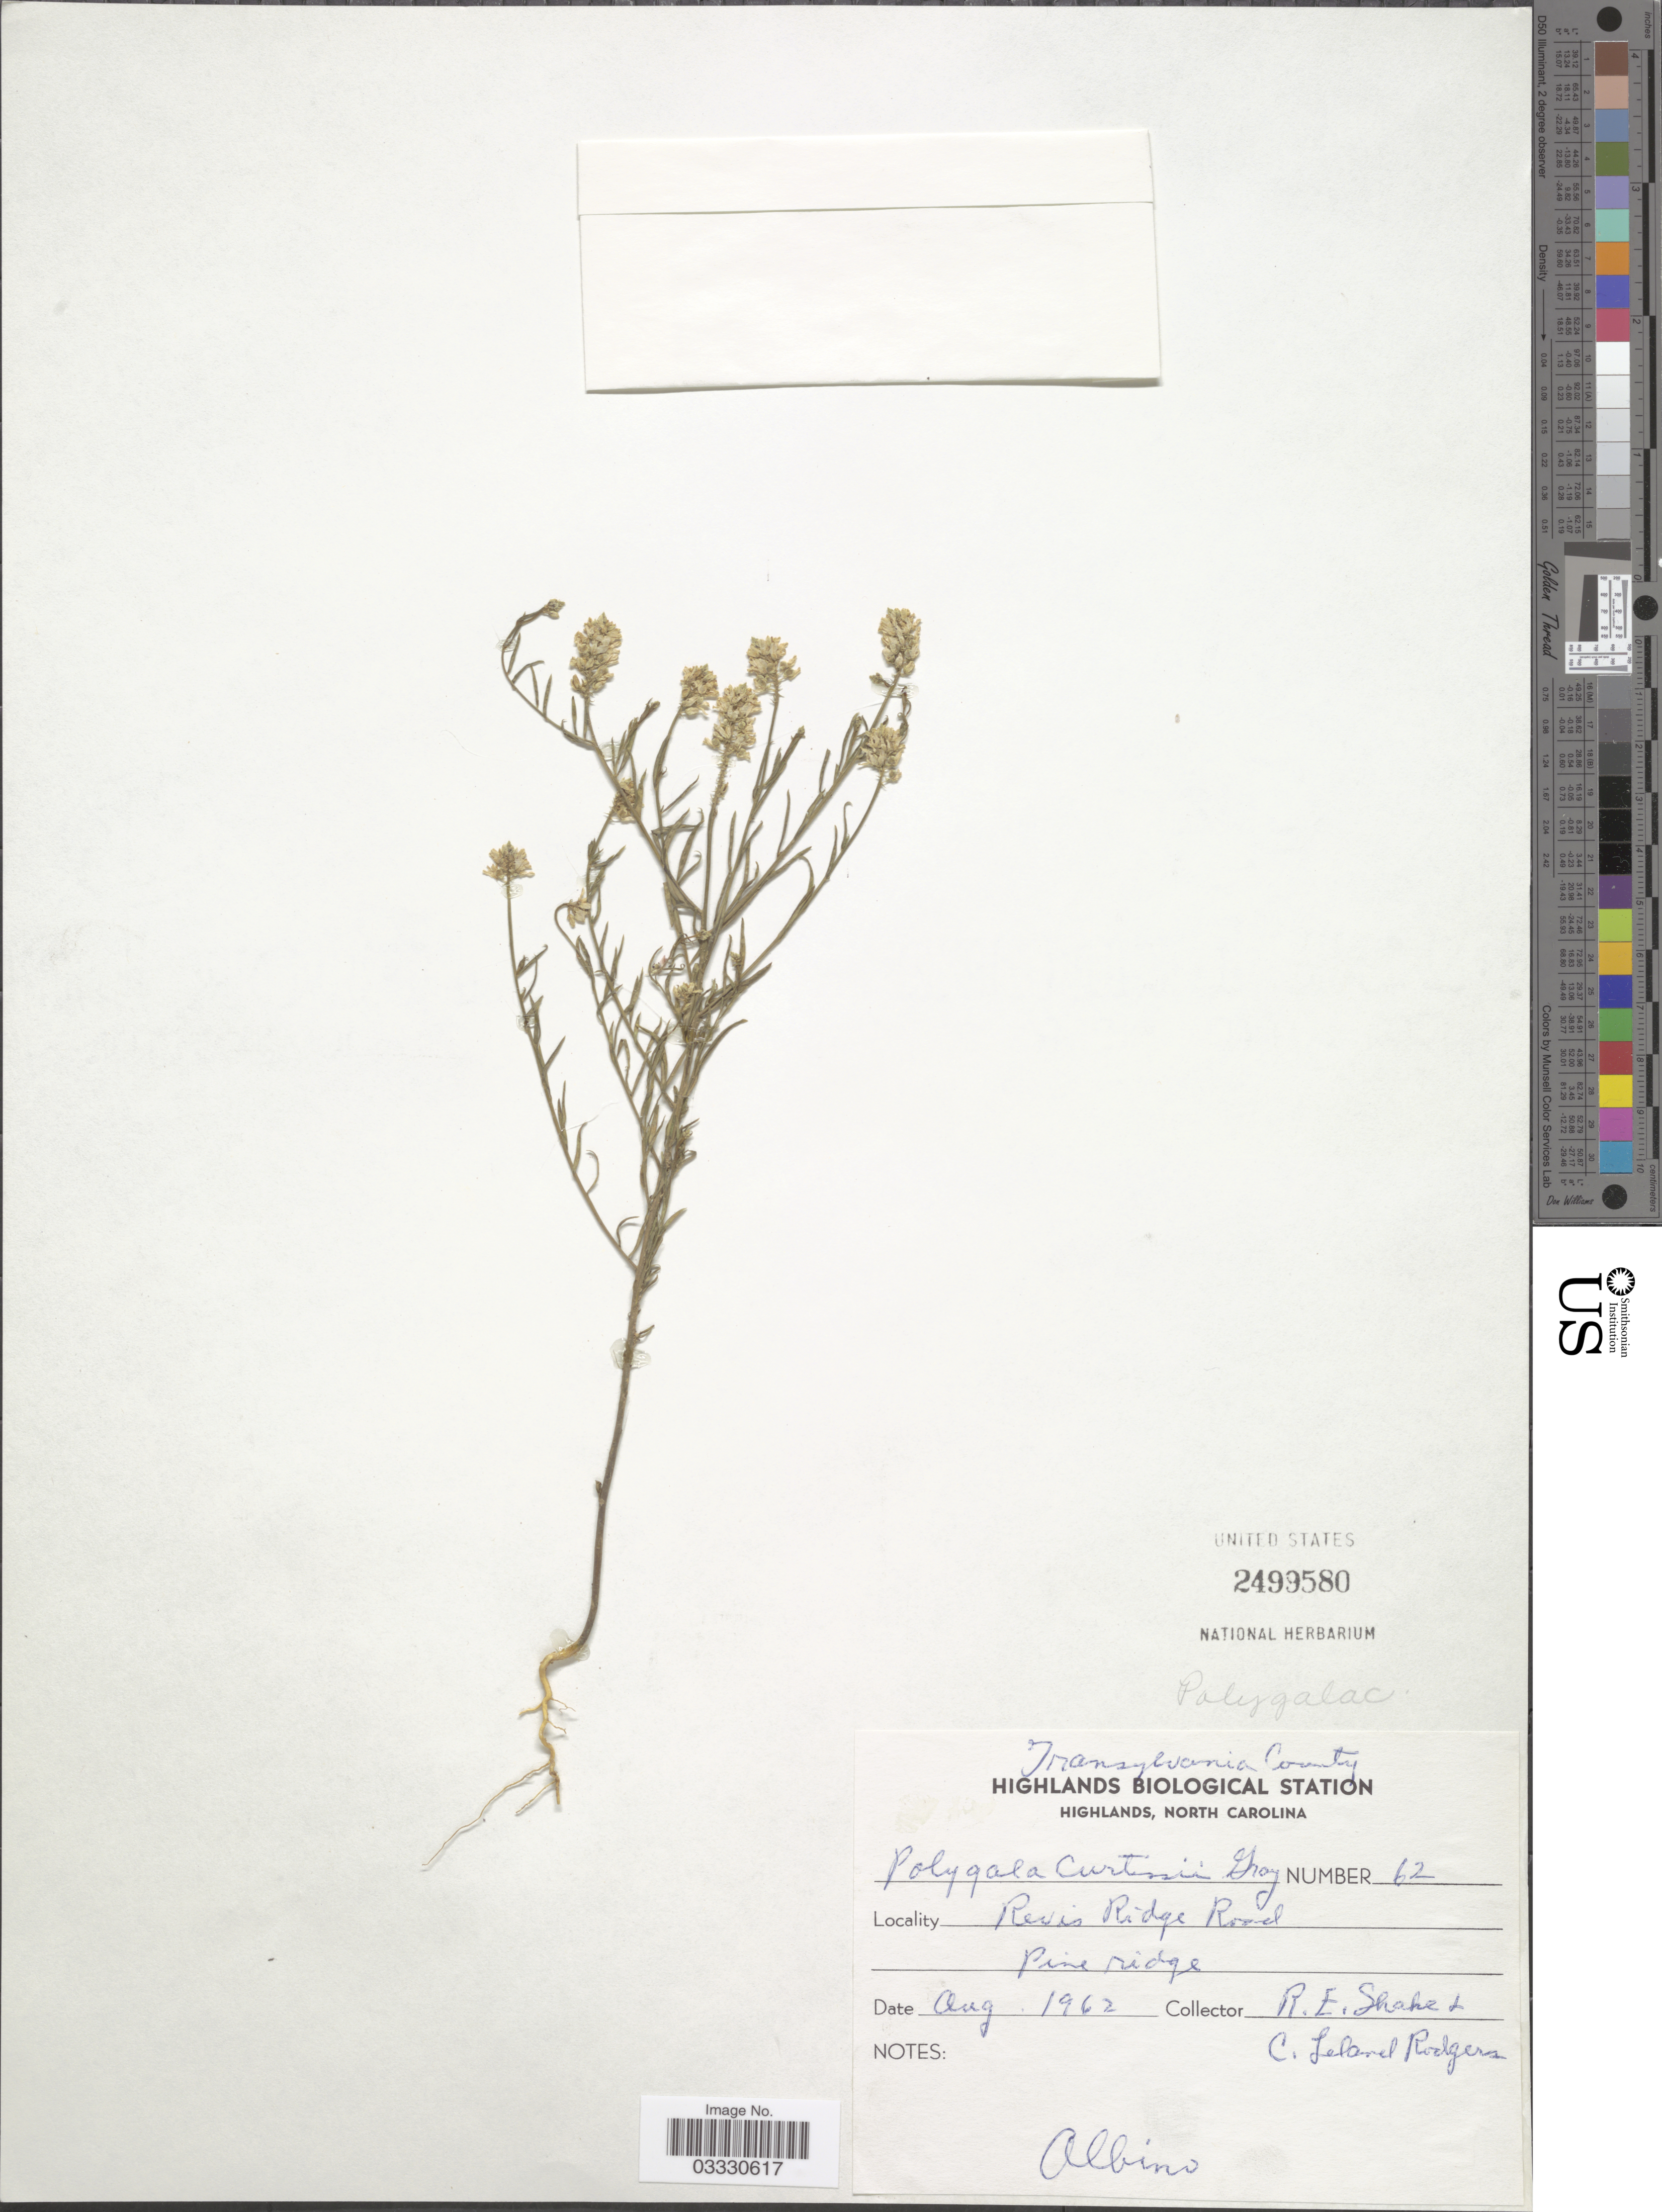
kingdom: Plantae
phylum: Tracheophyta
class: Magnoliopsida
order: Fabales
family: Polygalaceae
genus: Polygala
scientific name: Polygala curtissii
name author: A. Gray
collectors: R. Shake & C. Rodgers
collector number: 62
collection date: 1962-08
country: United States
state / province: North Carolina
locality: Revis Ridge Road.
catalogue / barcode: US 2499580